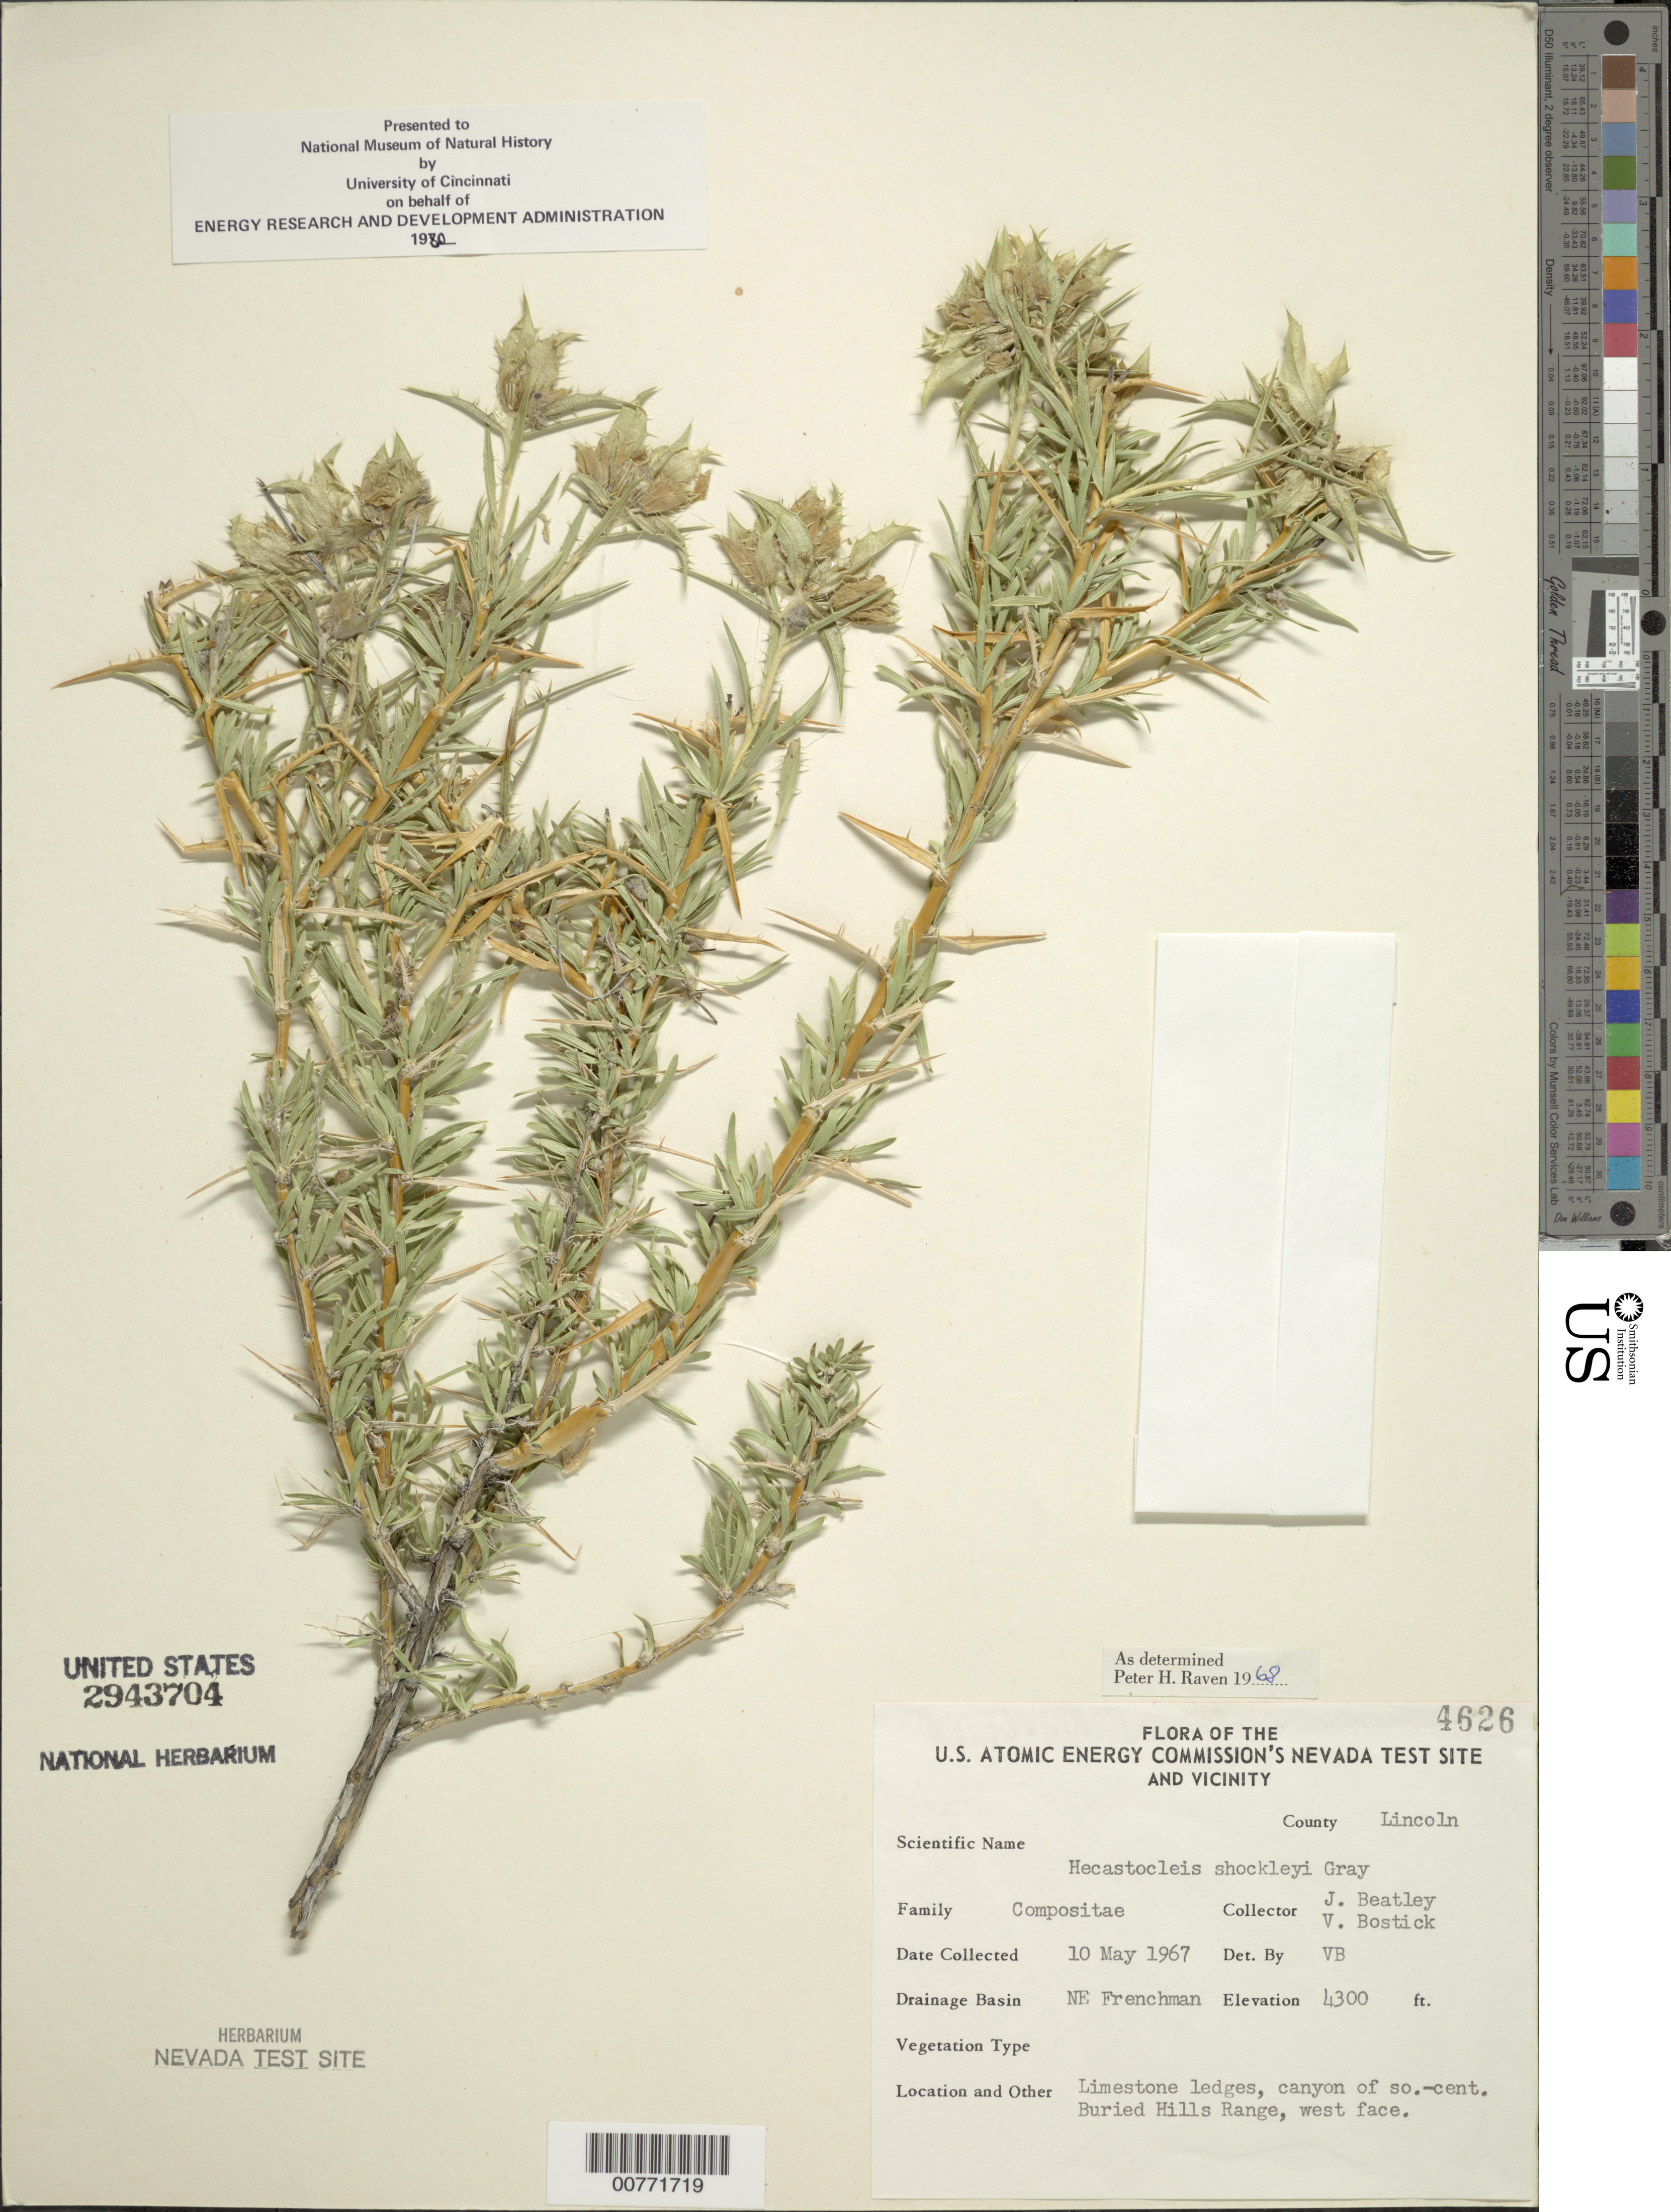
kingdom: Plantae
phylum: Tracheophyta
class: Magnoliopsida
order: Asterales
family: Asteraceae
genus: Hecastocleis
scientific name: Hecastocleis shockleyi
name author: A. Gray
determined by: V. B.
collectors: J. C. Beatley & V. Bostick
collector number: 4626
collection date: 1967-05-10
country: United States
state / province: Nevada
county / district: Lincoln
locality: Nevada Test Site, S-Central Buried Hills Range, W face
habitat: Limestone butte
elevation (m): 1311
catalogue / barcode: US 2943704